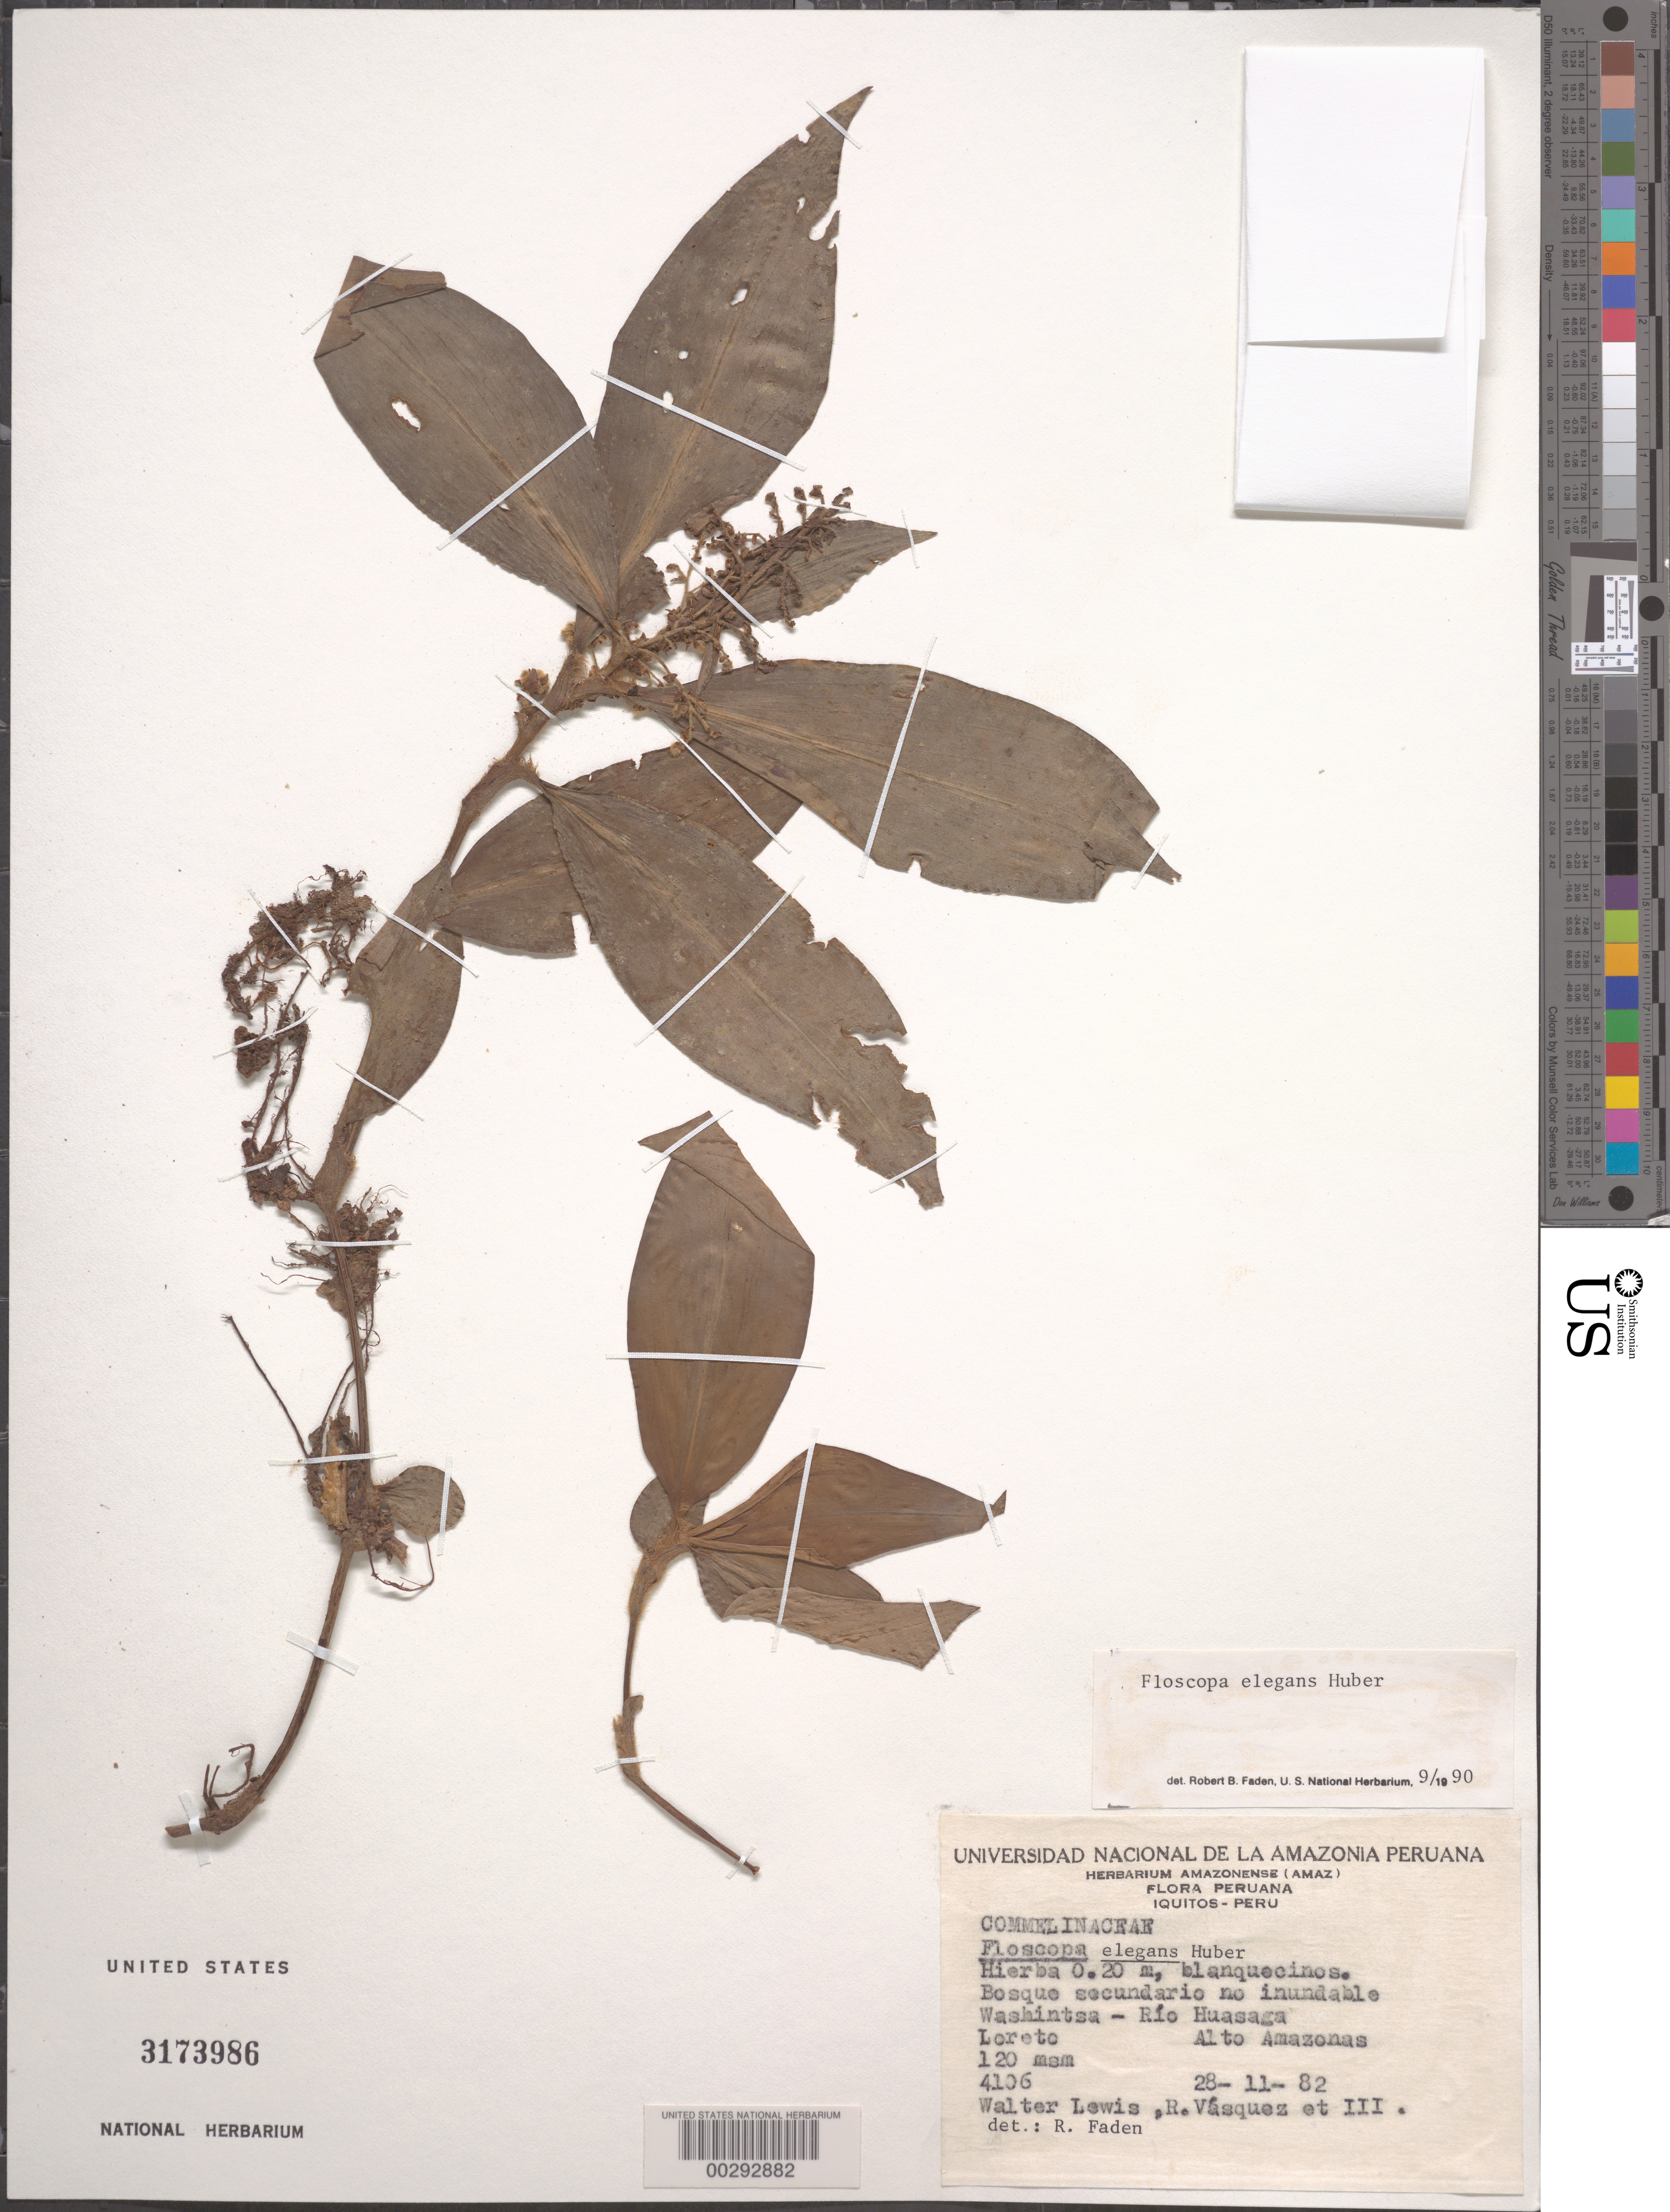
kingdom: Plantae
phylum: Tracheophyta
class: Liliopsida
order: Commelinales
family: Commelinaceae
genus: Floscopa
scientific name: Floscopa elegans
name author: Huber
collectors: W. Lewis & R. Vasquez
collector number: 4106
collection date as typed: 28 Nov 1982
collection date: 1982-11-28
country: Peru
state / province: Loreto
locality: Washintsa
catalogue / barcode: US 3173986